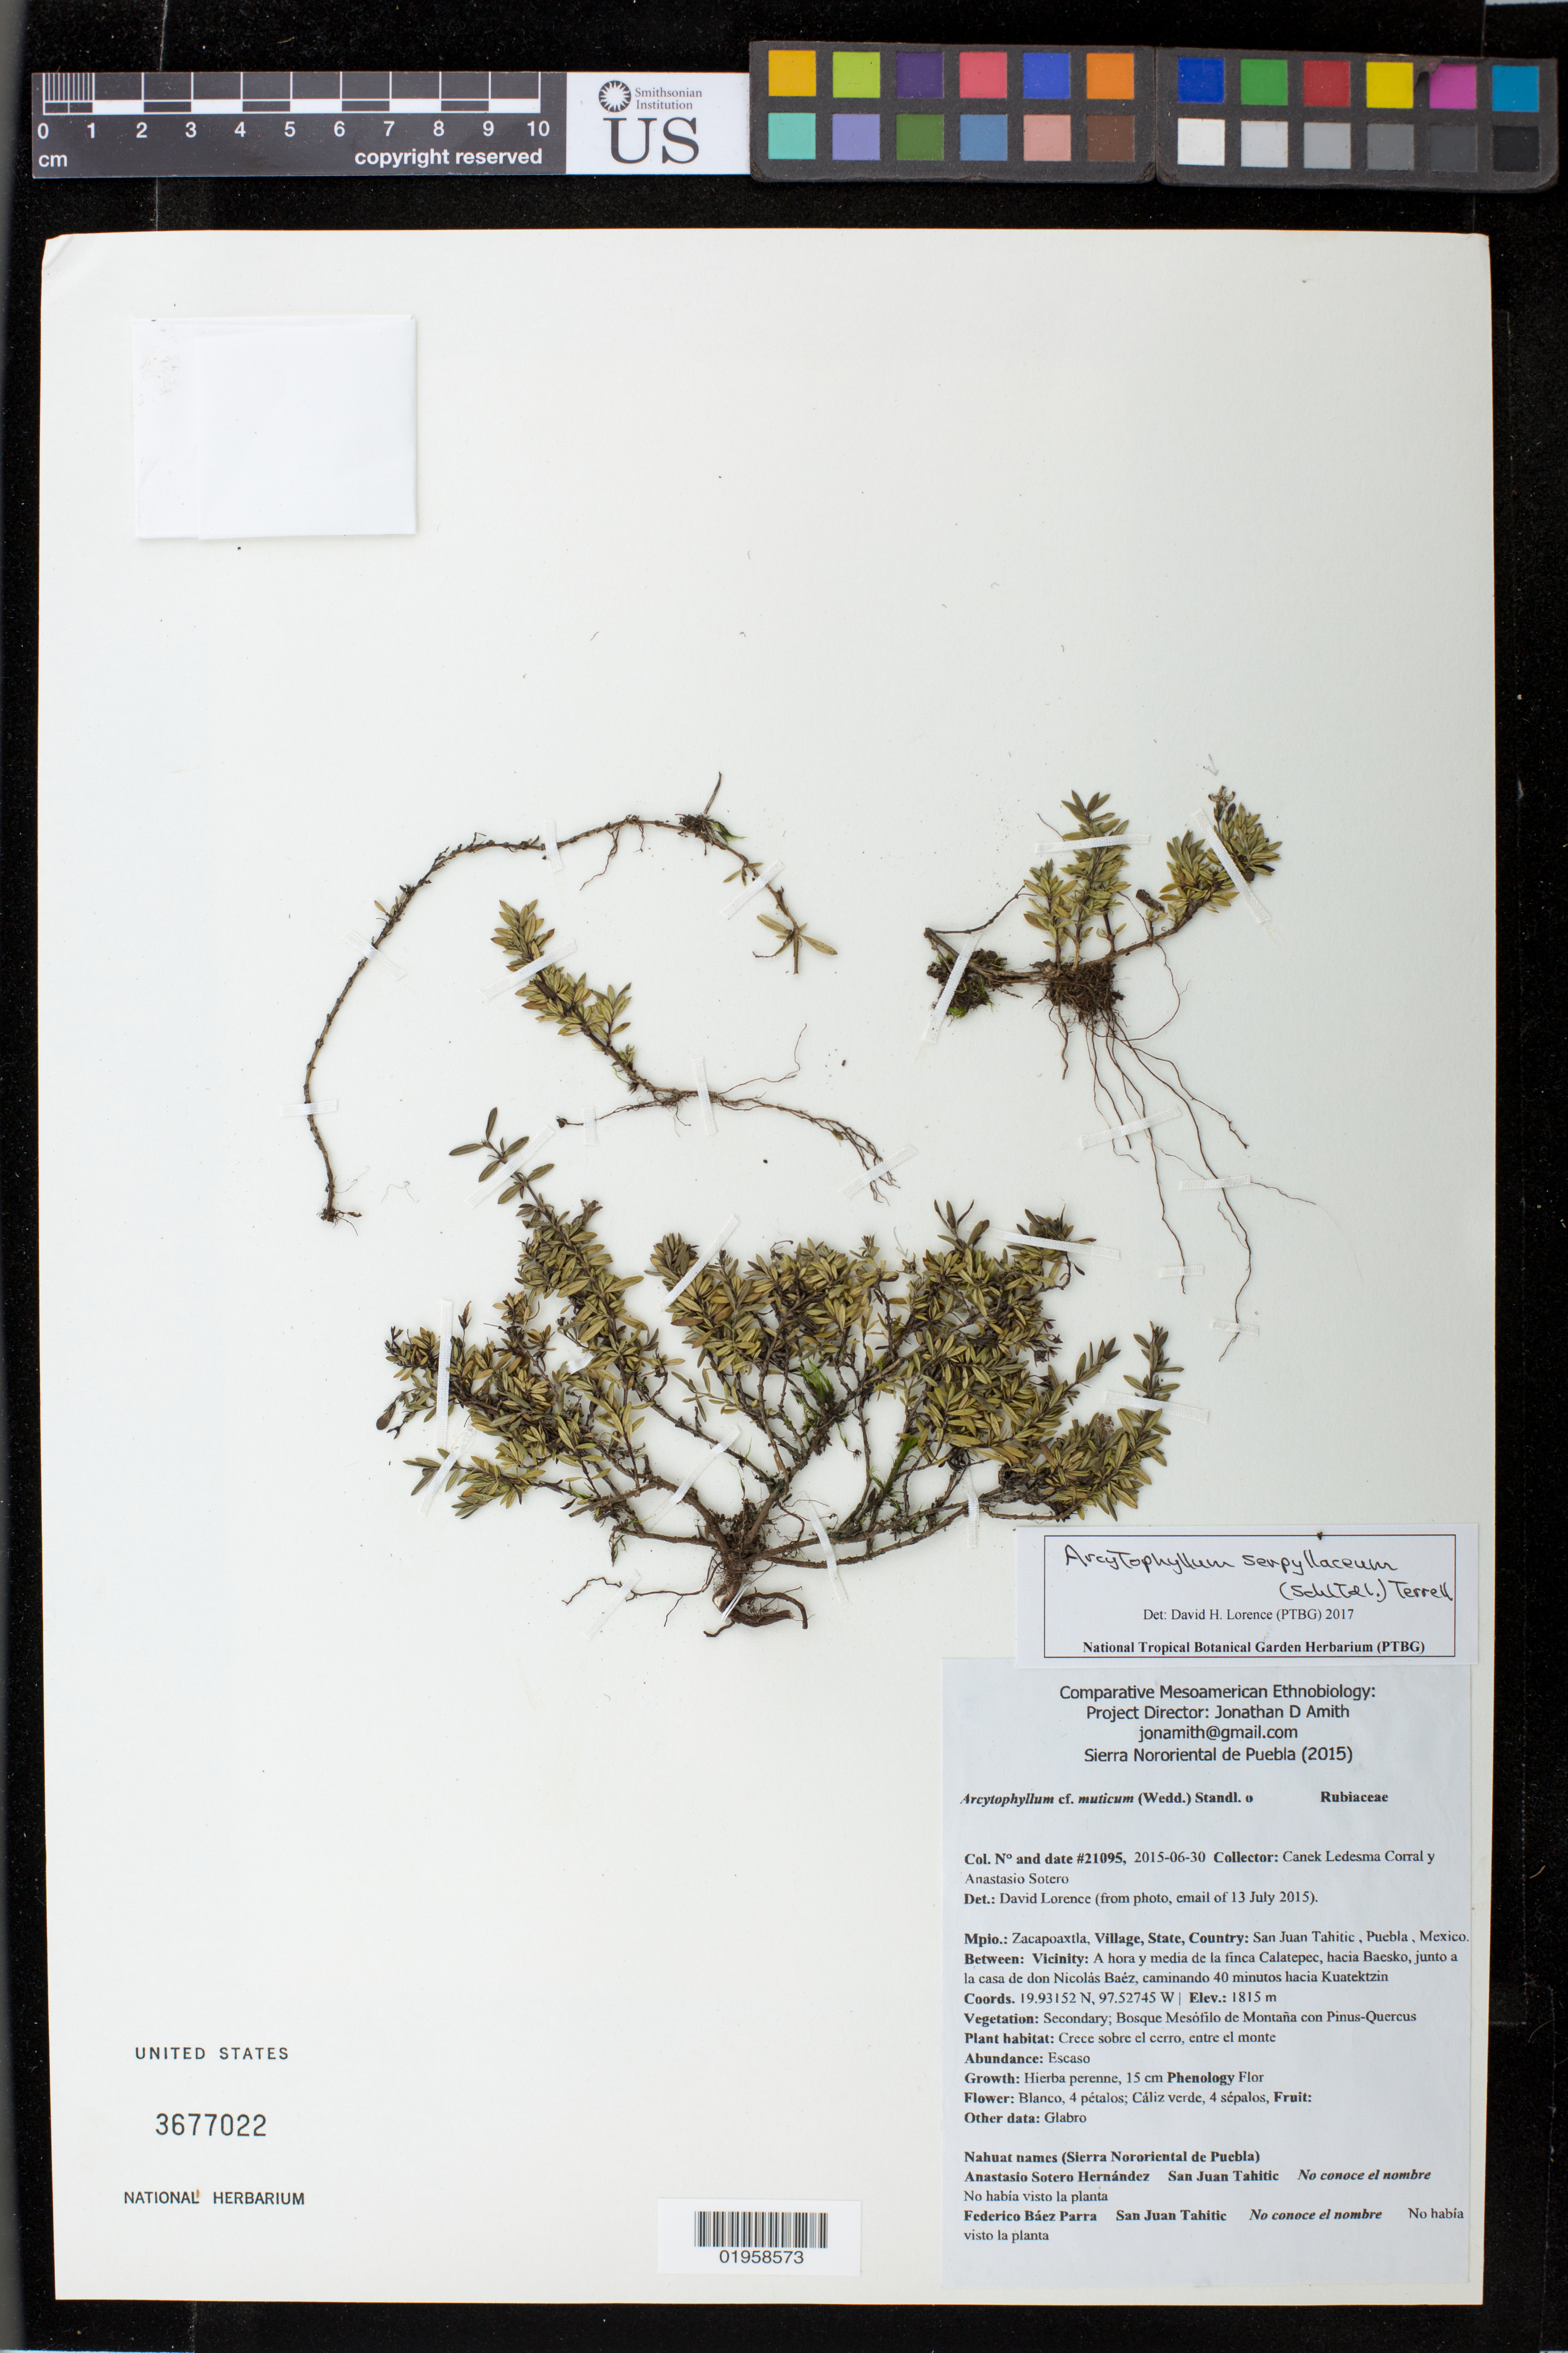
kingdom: Plantae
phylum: Tracheophyta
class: Magnoliopsida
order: Gentianales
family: Rubiaceae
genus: Terrellianthus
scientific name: Terrellianthus serpyllaceus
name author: (Schltdl.) Borhidi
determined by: Florentin, Mariela Nunez, (CTES), Instituto de Botanica del Nordeste (ARGENTINA)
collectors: Canek Ledesma C. & A. Sotero H.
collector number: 21095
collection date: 2015-06-30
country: Mexico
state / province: Puebla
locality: Mpio.: Zacapoaxtla, Village: San Juan Tahitic, Puebla, Mexico, Vicinity: A hora y media de la finca Calatepec, hacia Baesko, junto a la casa de don Nocilas Baez, caminando 40 minutos hacia Kuatektzin.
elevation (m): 553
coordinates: N, W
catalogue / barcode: US 3677022